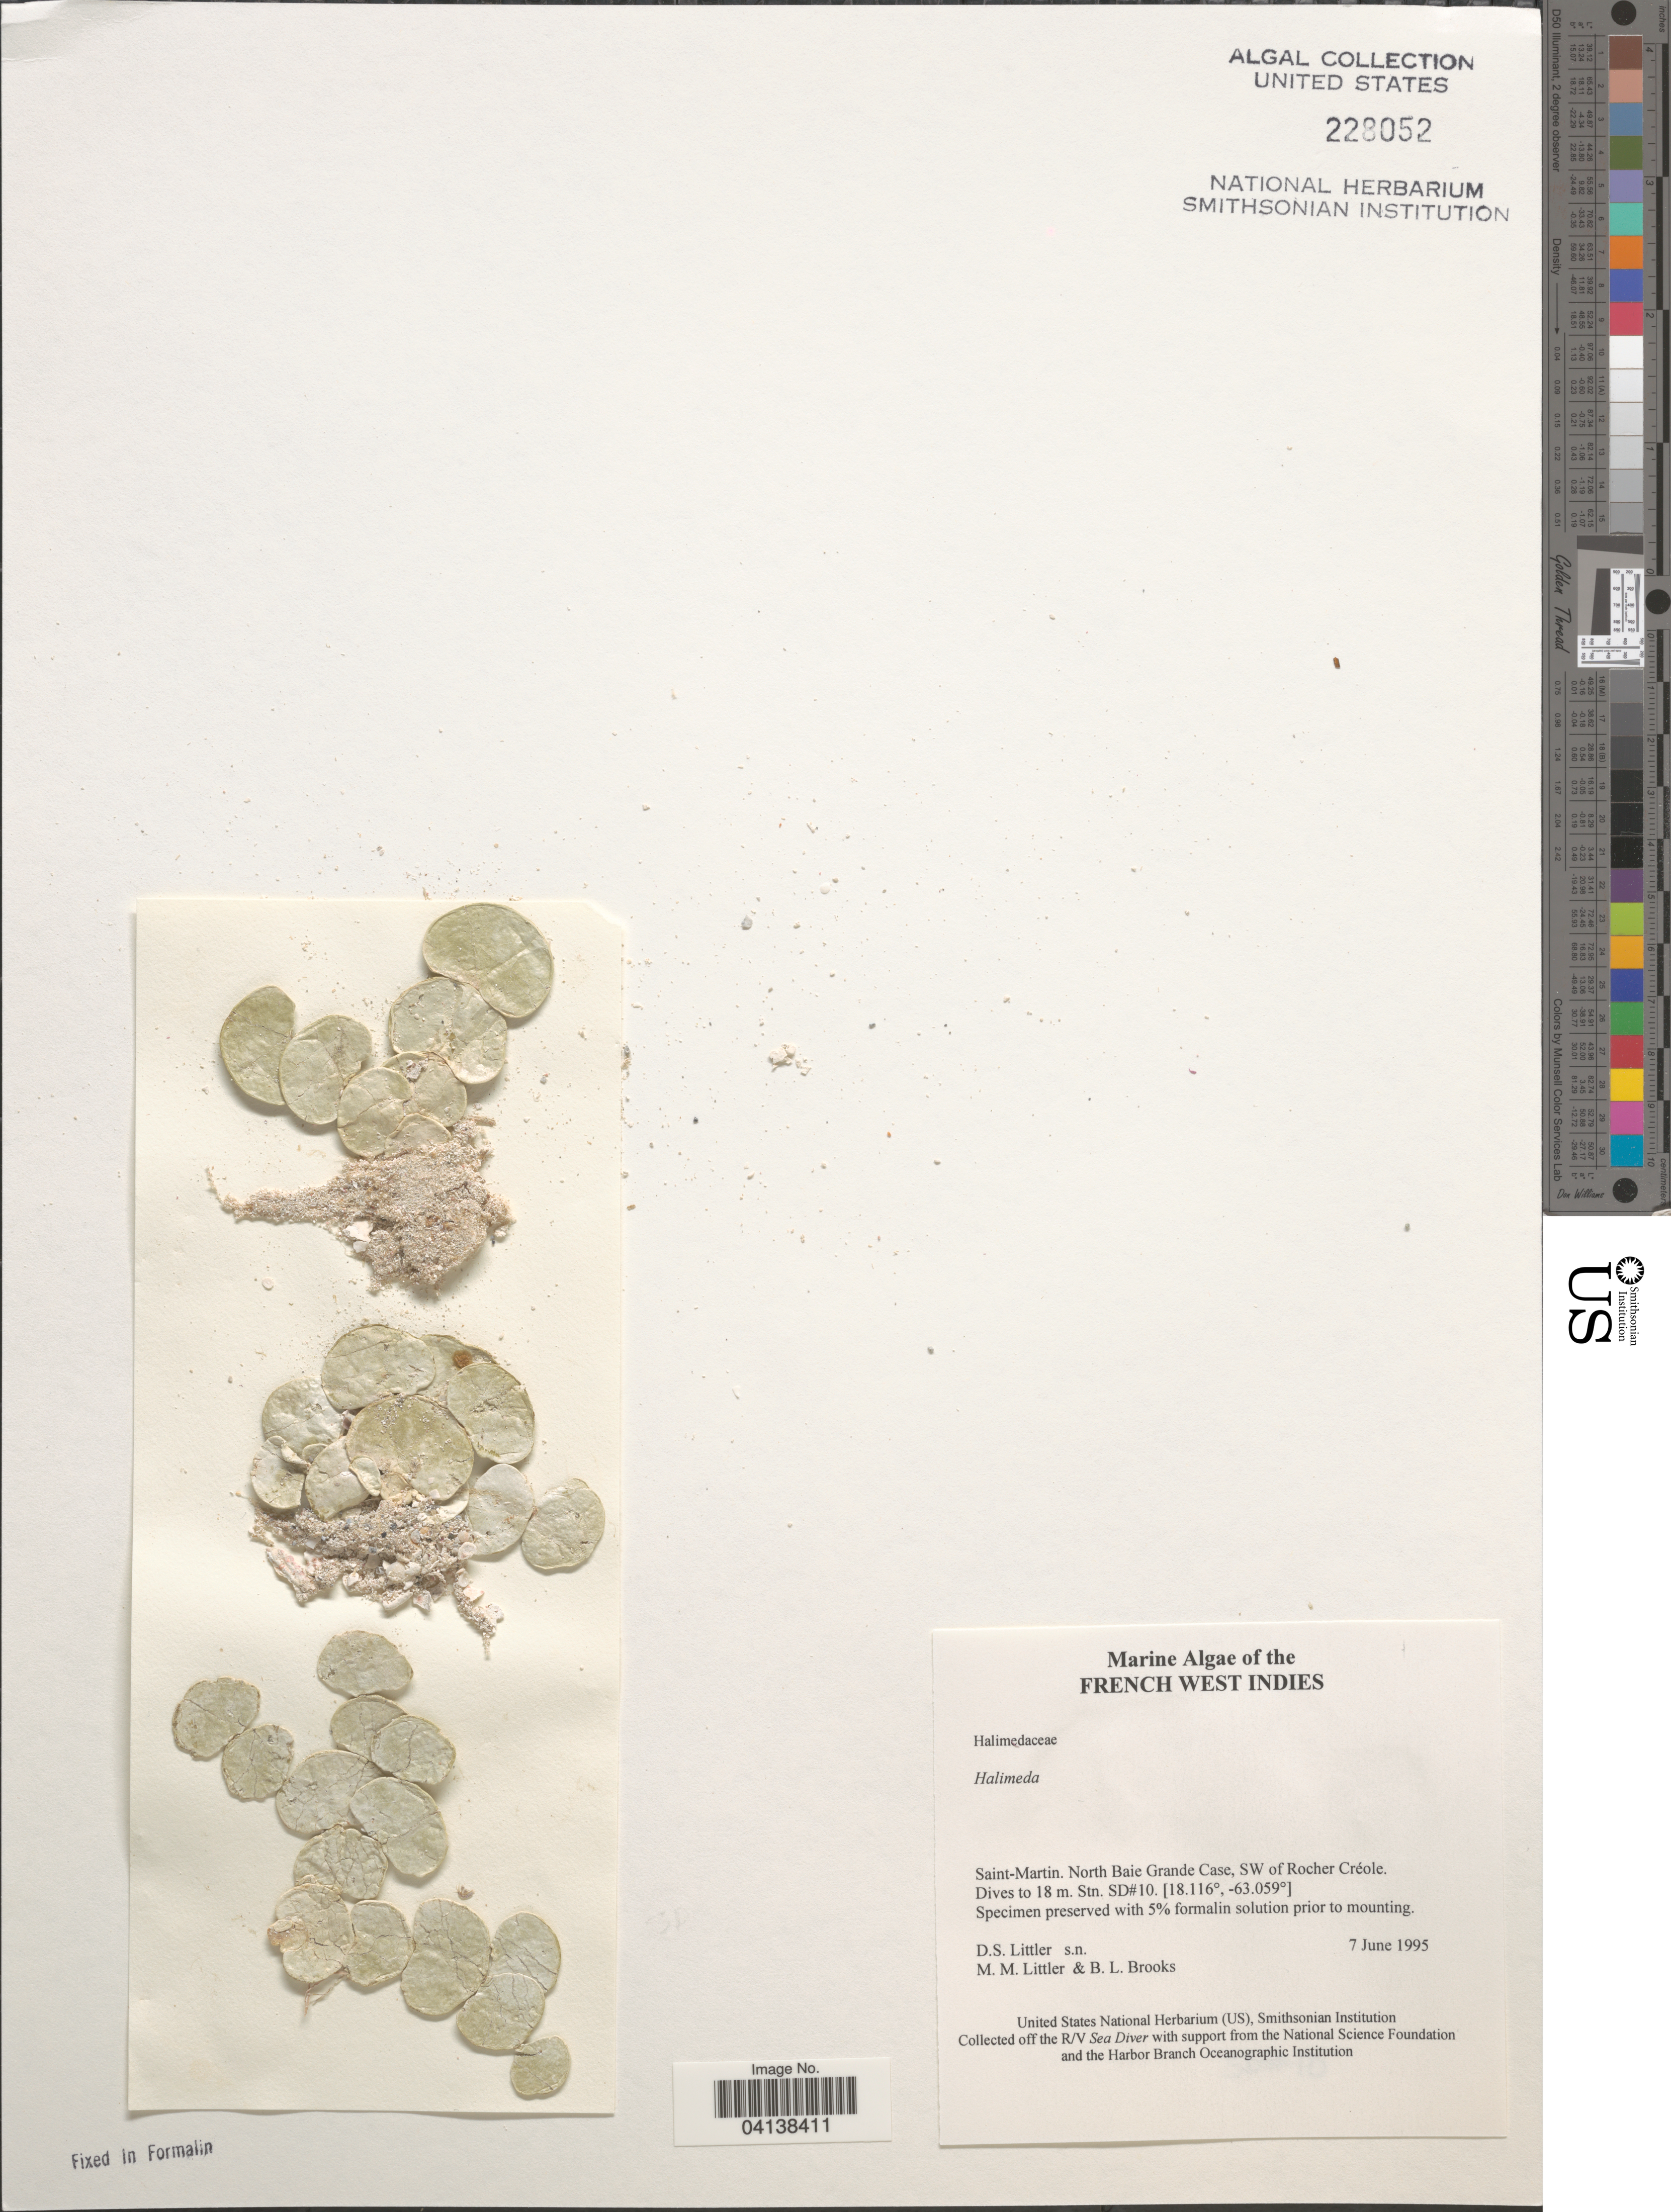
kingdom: Plantae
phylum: Chlorophyta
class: Ulvophyceae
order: Bryopsidales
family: Halimedaceae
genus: Halimeda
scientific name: Halimeda sp.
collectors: D. S. Littler & B. Brooks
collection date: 1995-06-07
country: Saint Martin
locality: French West Indies. Saint-Martin. North Baie Grande Case, SW of Rocher Créole. Stn. SD#10.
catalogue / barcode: US 228052